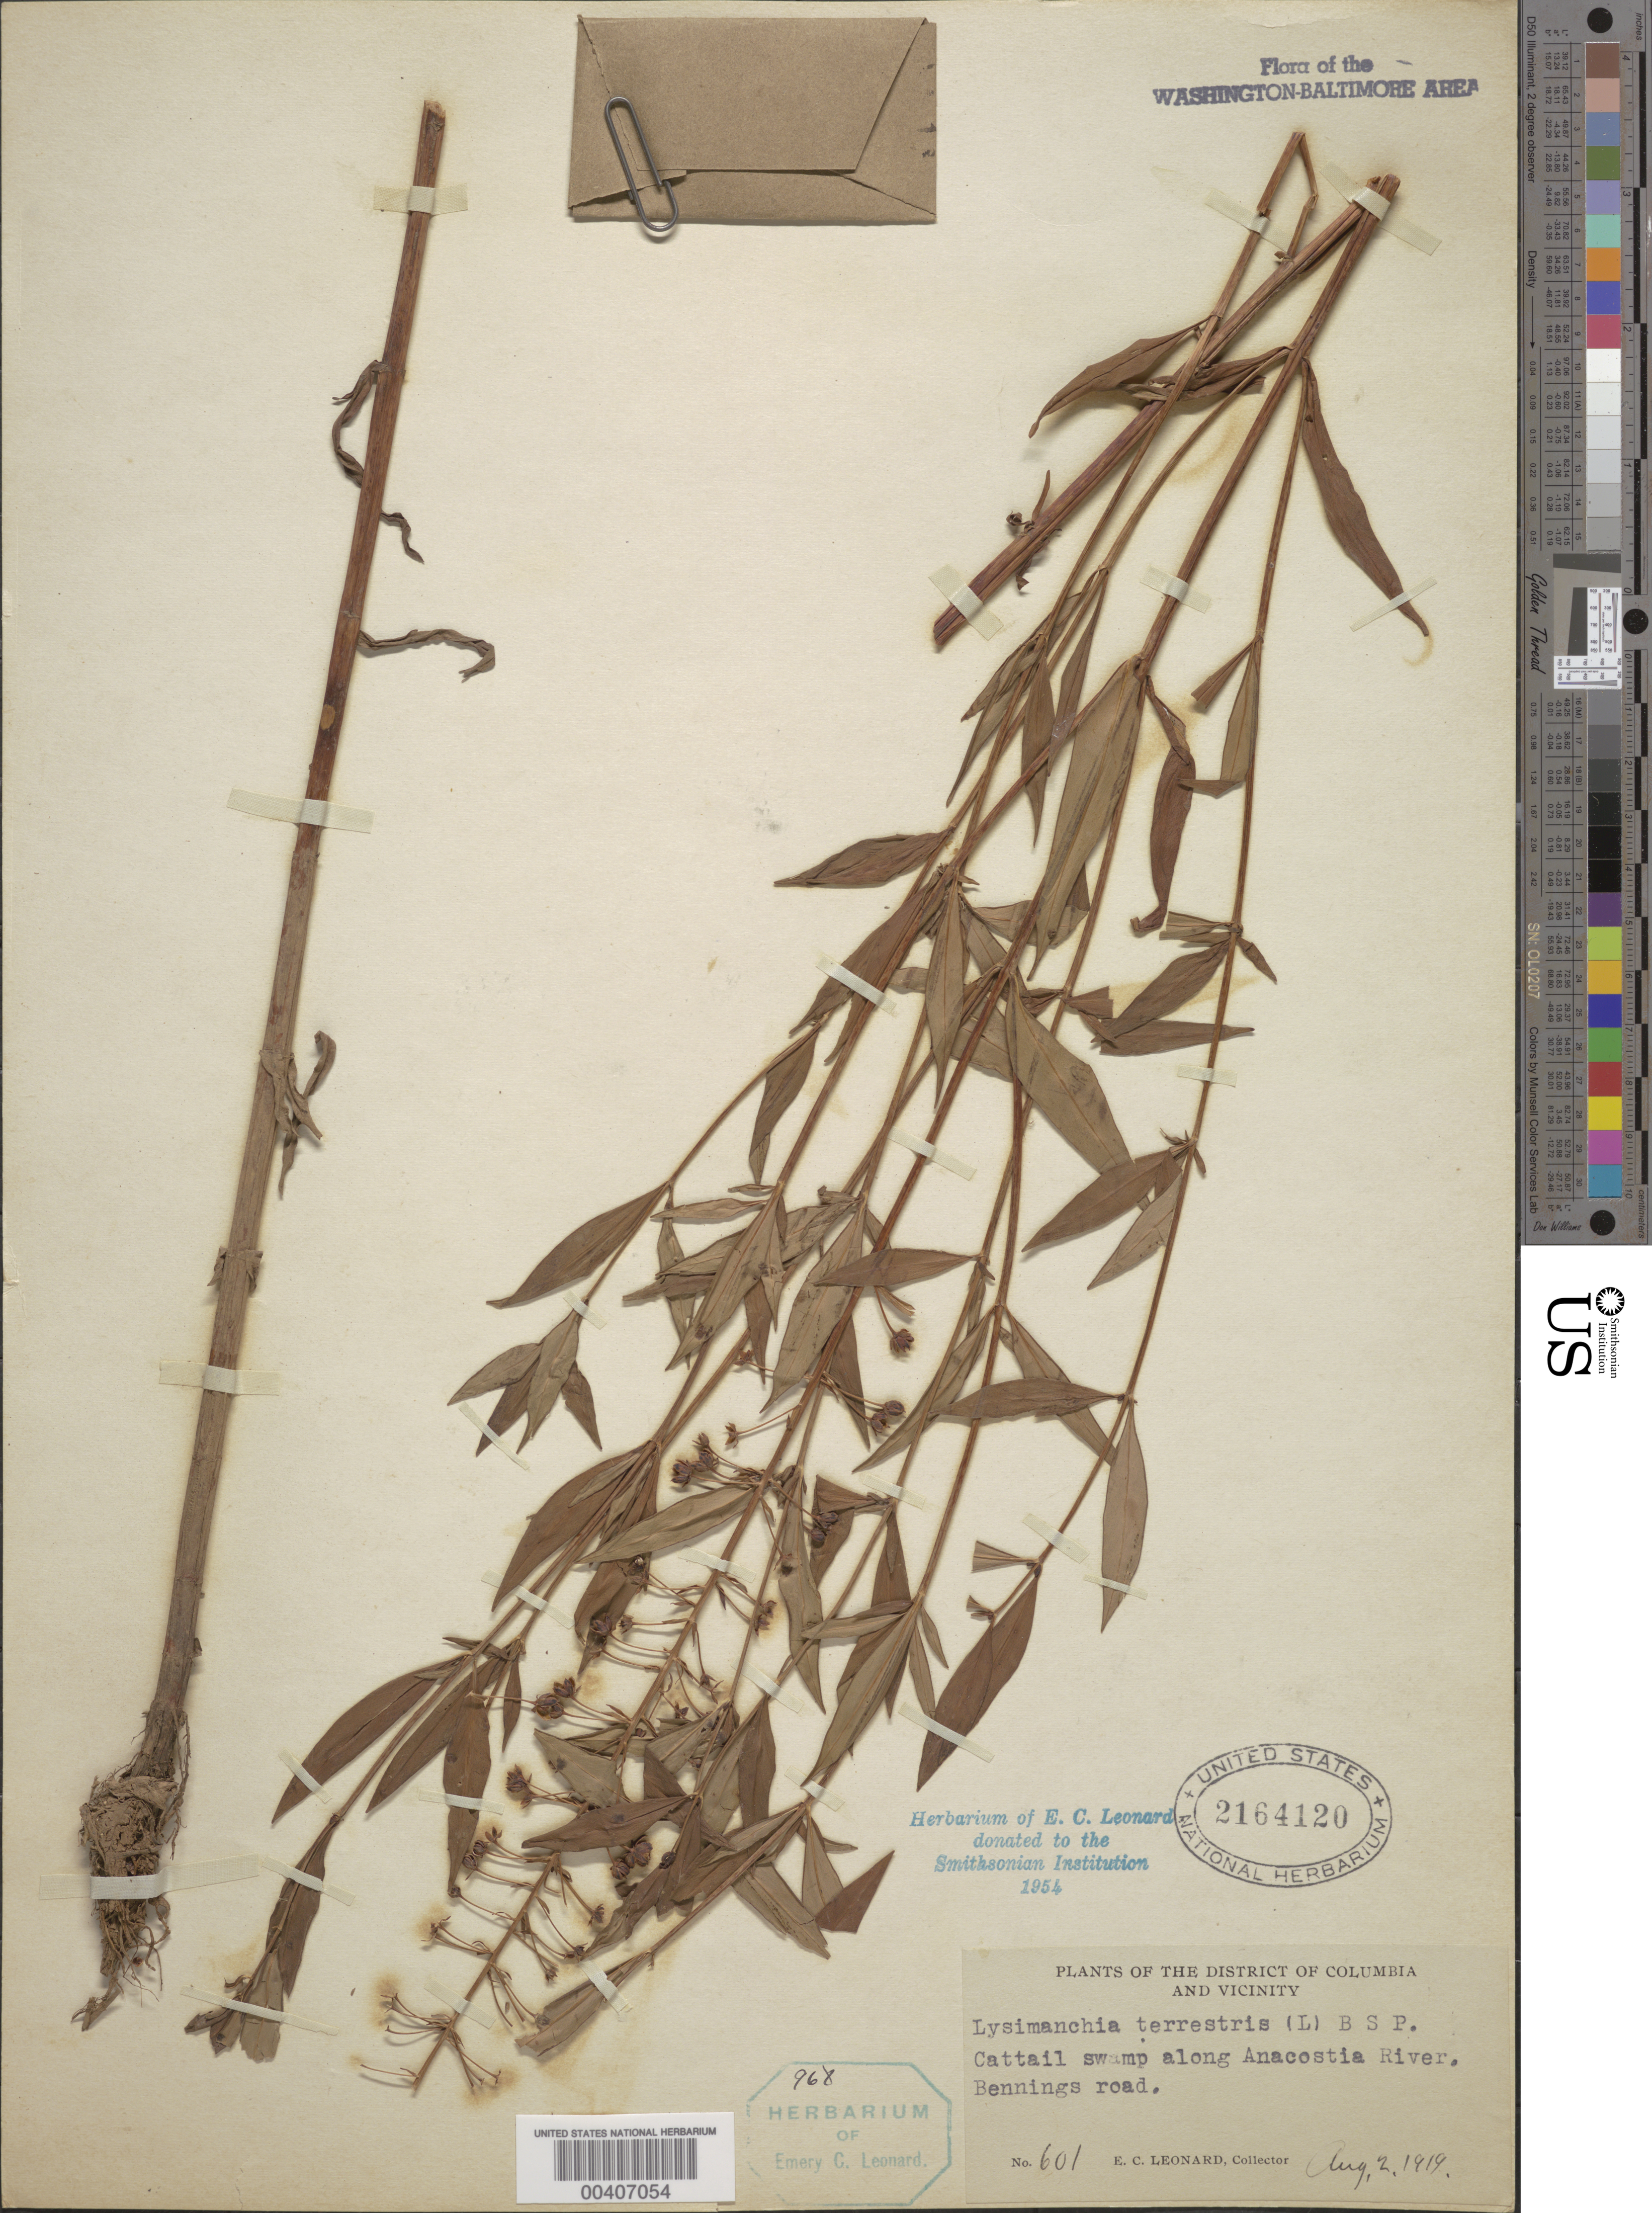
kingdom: Plantae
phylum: Tracheophyta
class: Magnoliopsida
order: Ericales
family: Primulaceae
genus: Lysimachia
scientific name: Lysimachia terrestris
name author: (L.) Britton, Stearns & Poggenb.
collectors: E. C. Leonard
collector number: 601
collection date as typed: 02 Aug 1919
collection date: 1919-08-02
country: United States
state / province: District of Columbia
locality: Anacostia River, Bennings road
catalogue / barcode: US 2164120